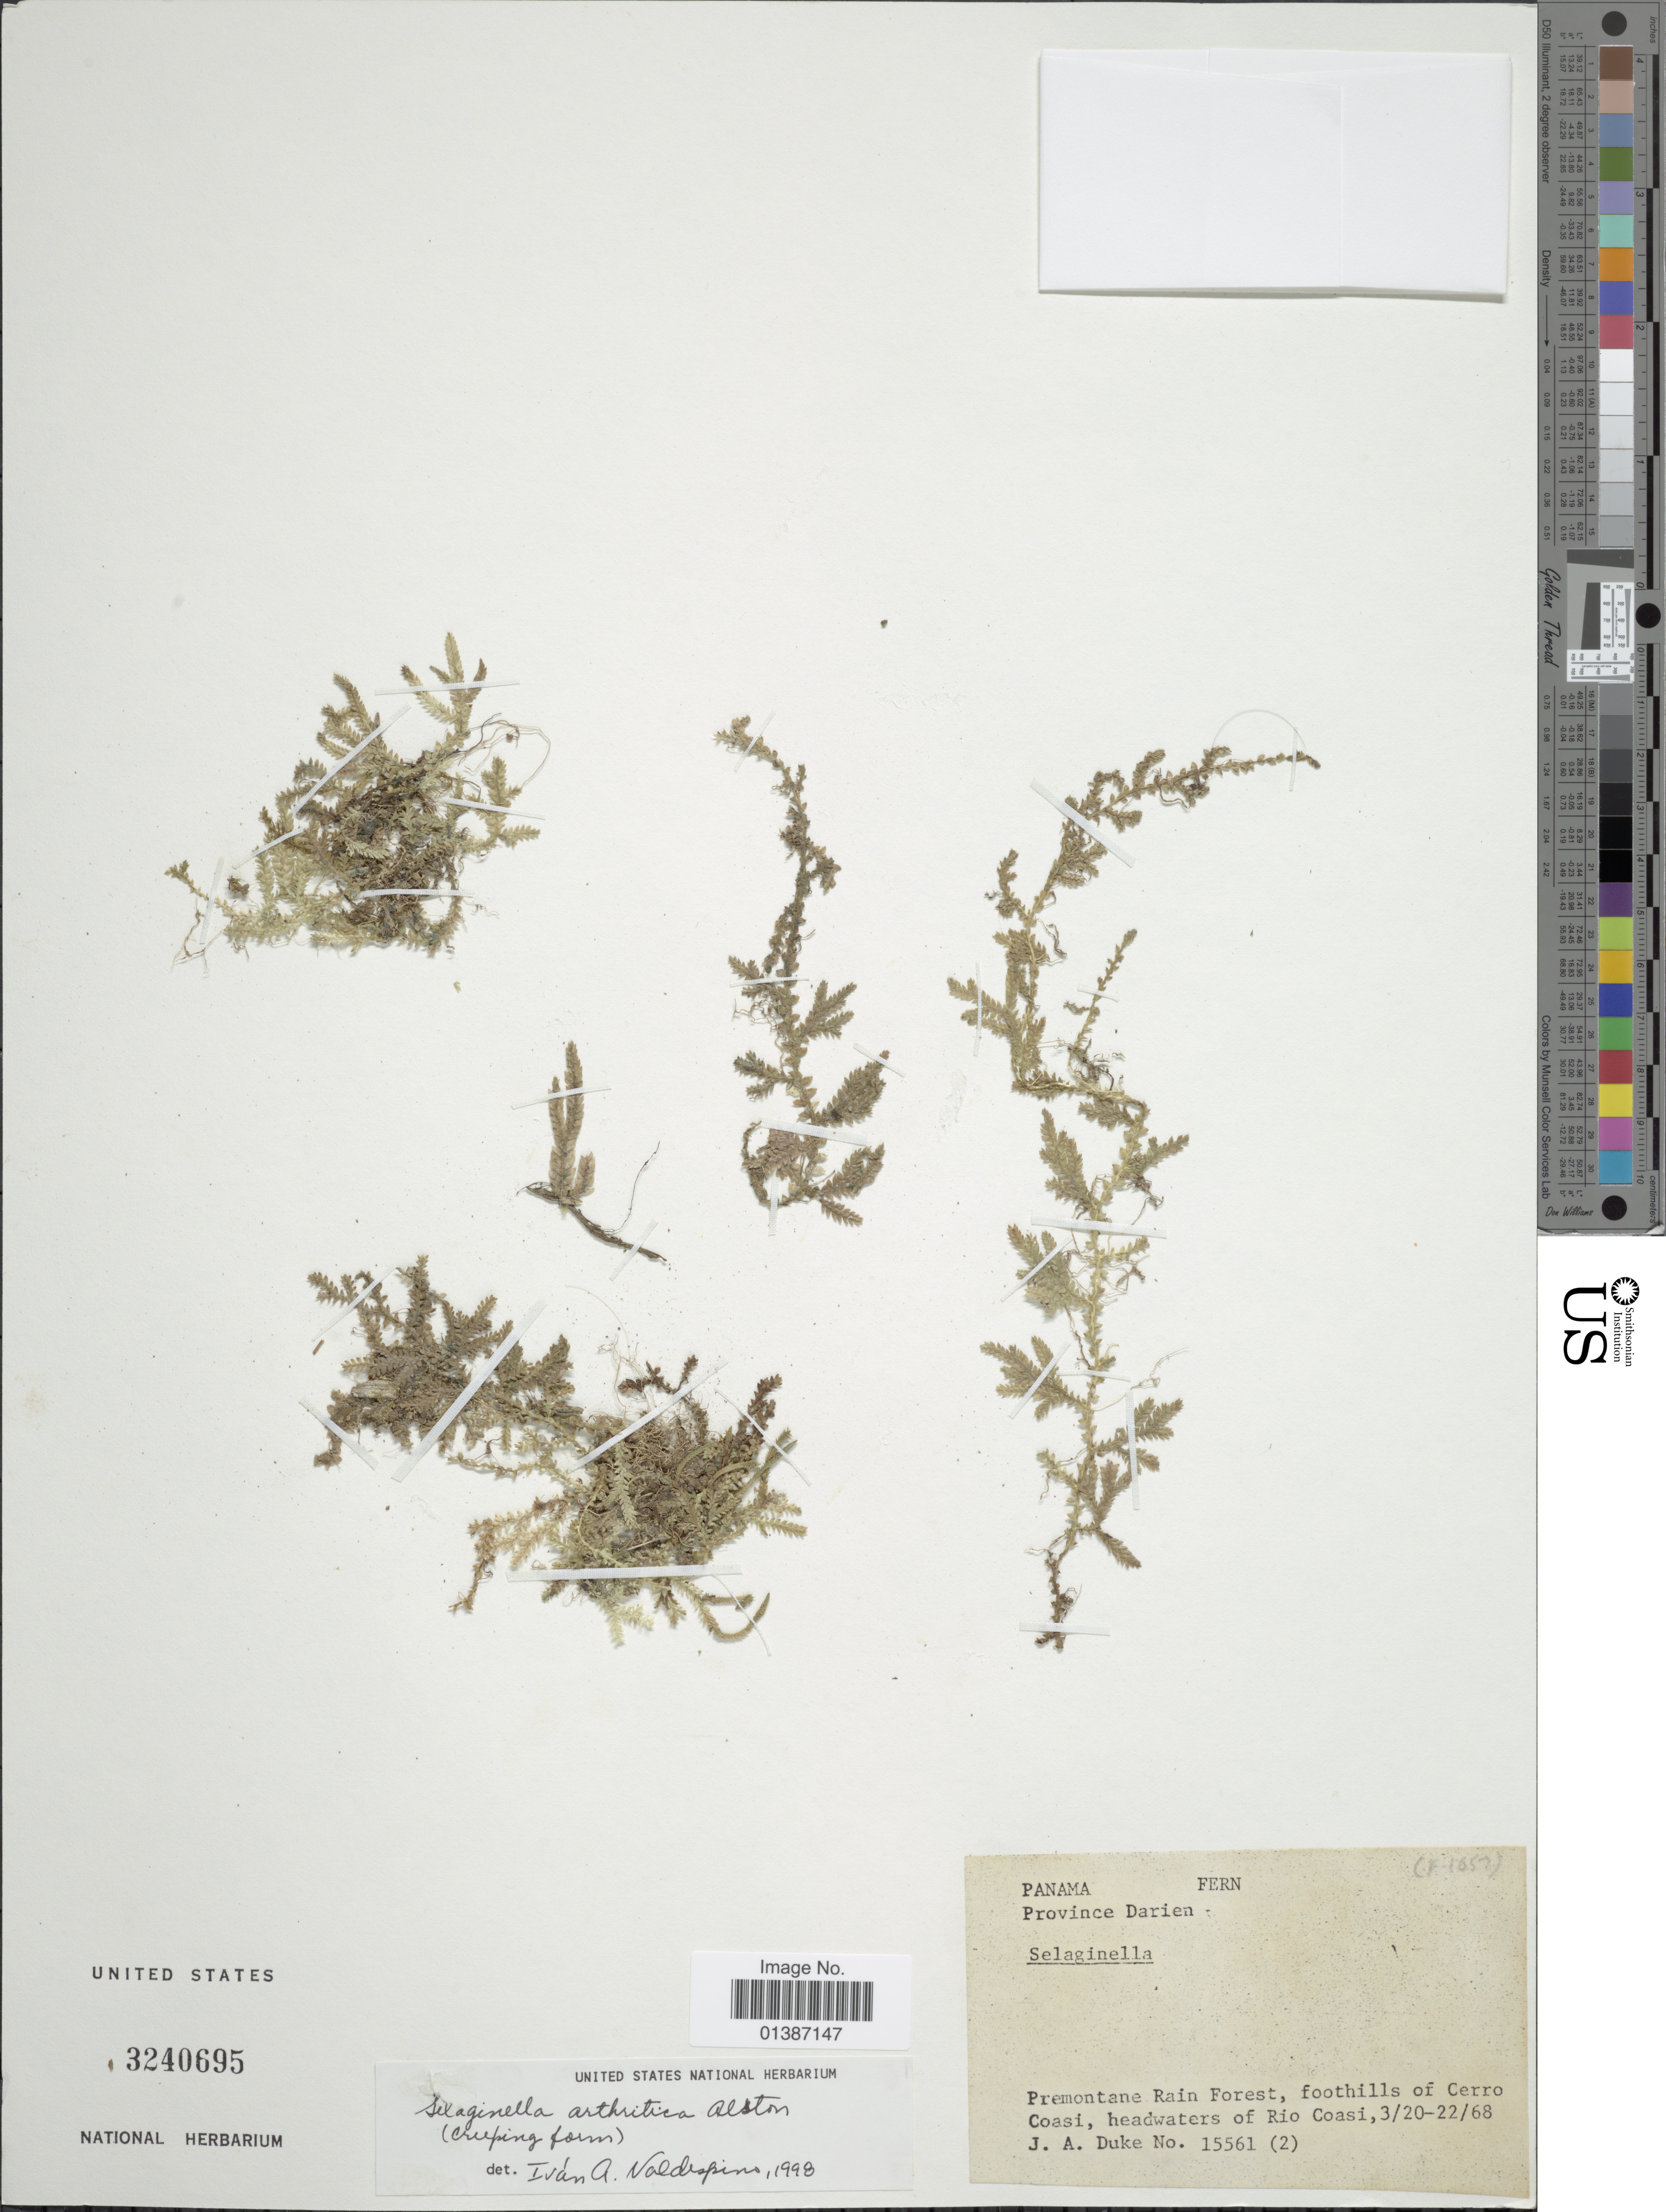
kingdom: Plantae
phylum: Tracheophyta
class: Lycopodiopsida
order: Selaginellales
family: Selaginellaceae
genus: Selaginella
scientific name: Selaginella arthritica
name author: Alston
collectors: J. A. Duke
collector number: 15561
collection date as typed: Transcribed d/m/y: 20/3/68 to 22/3/68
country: Panama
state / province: Darién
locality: Fern, Province Darien, Premontane Rain Forest, foothills of Cerro Coasi, headwaters of Rio Coasi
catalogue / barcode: US 3240695